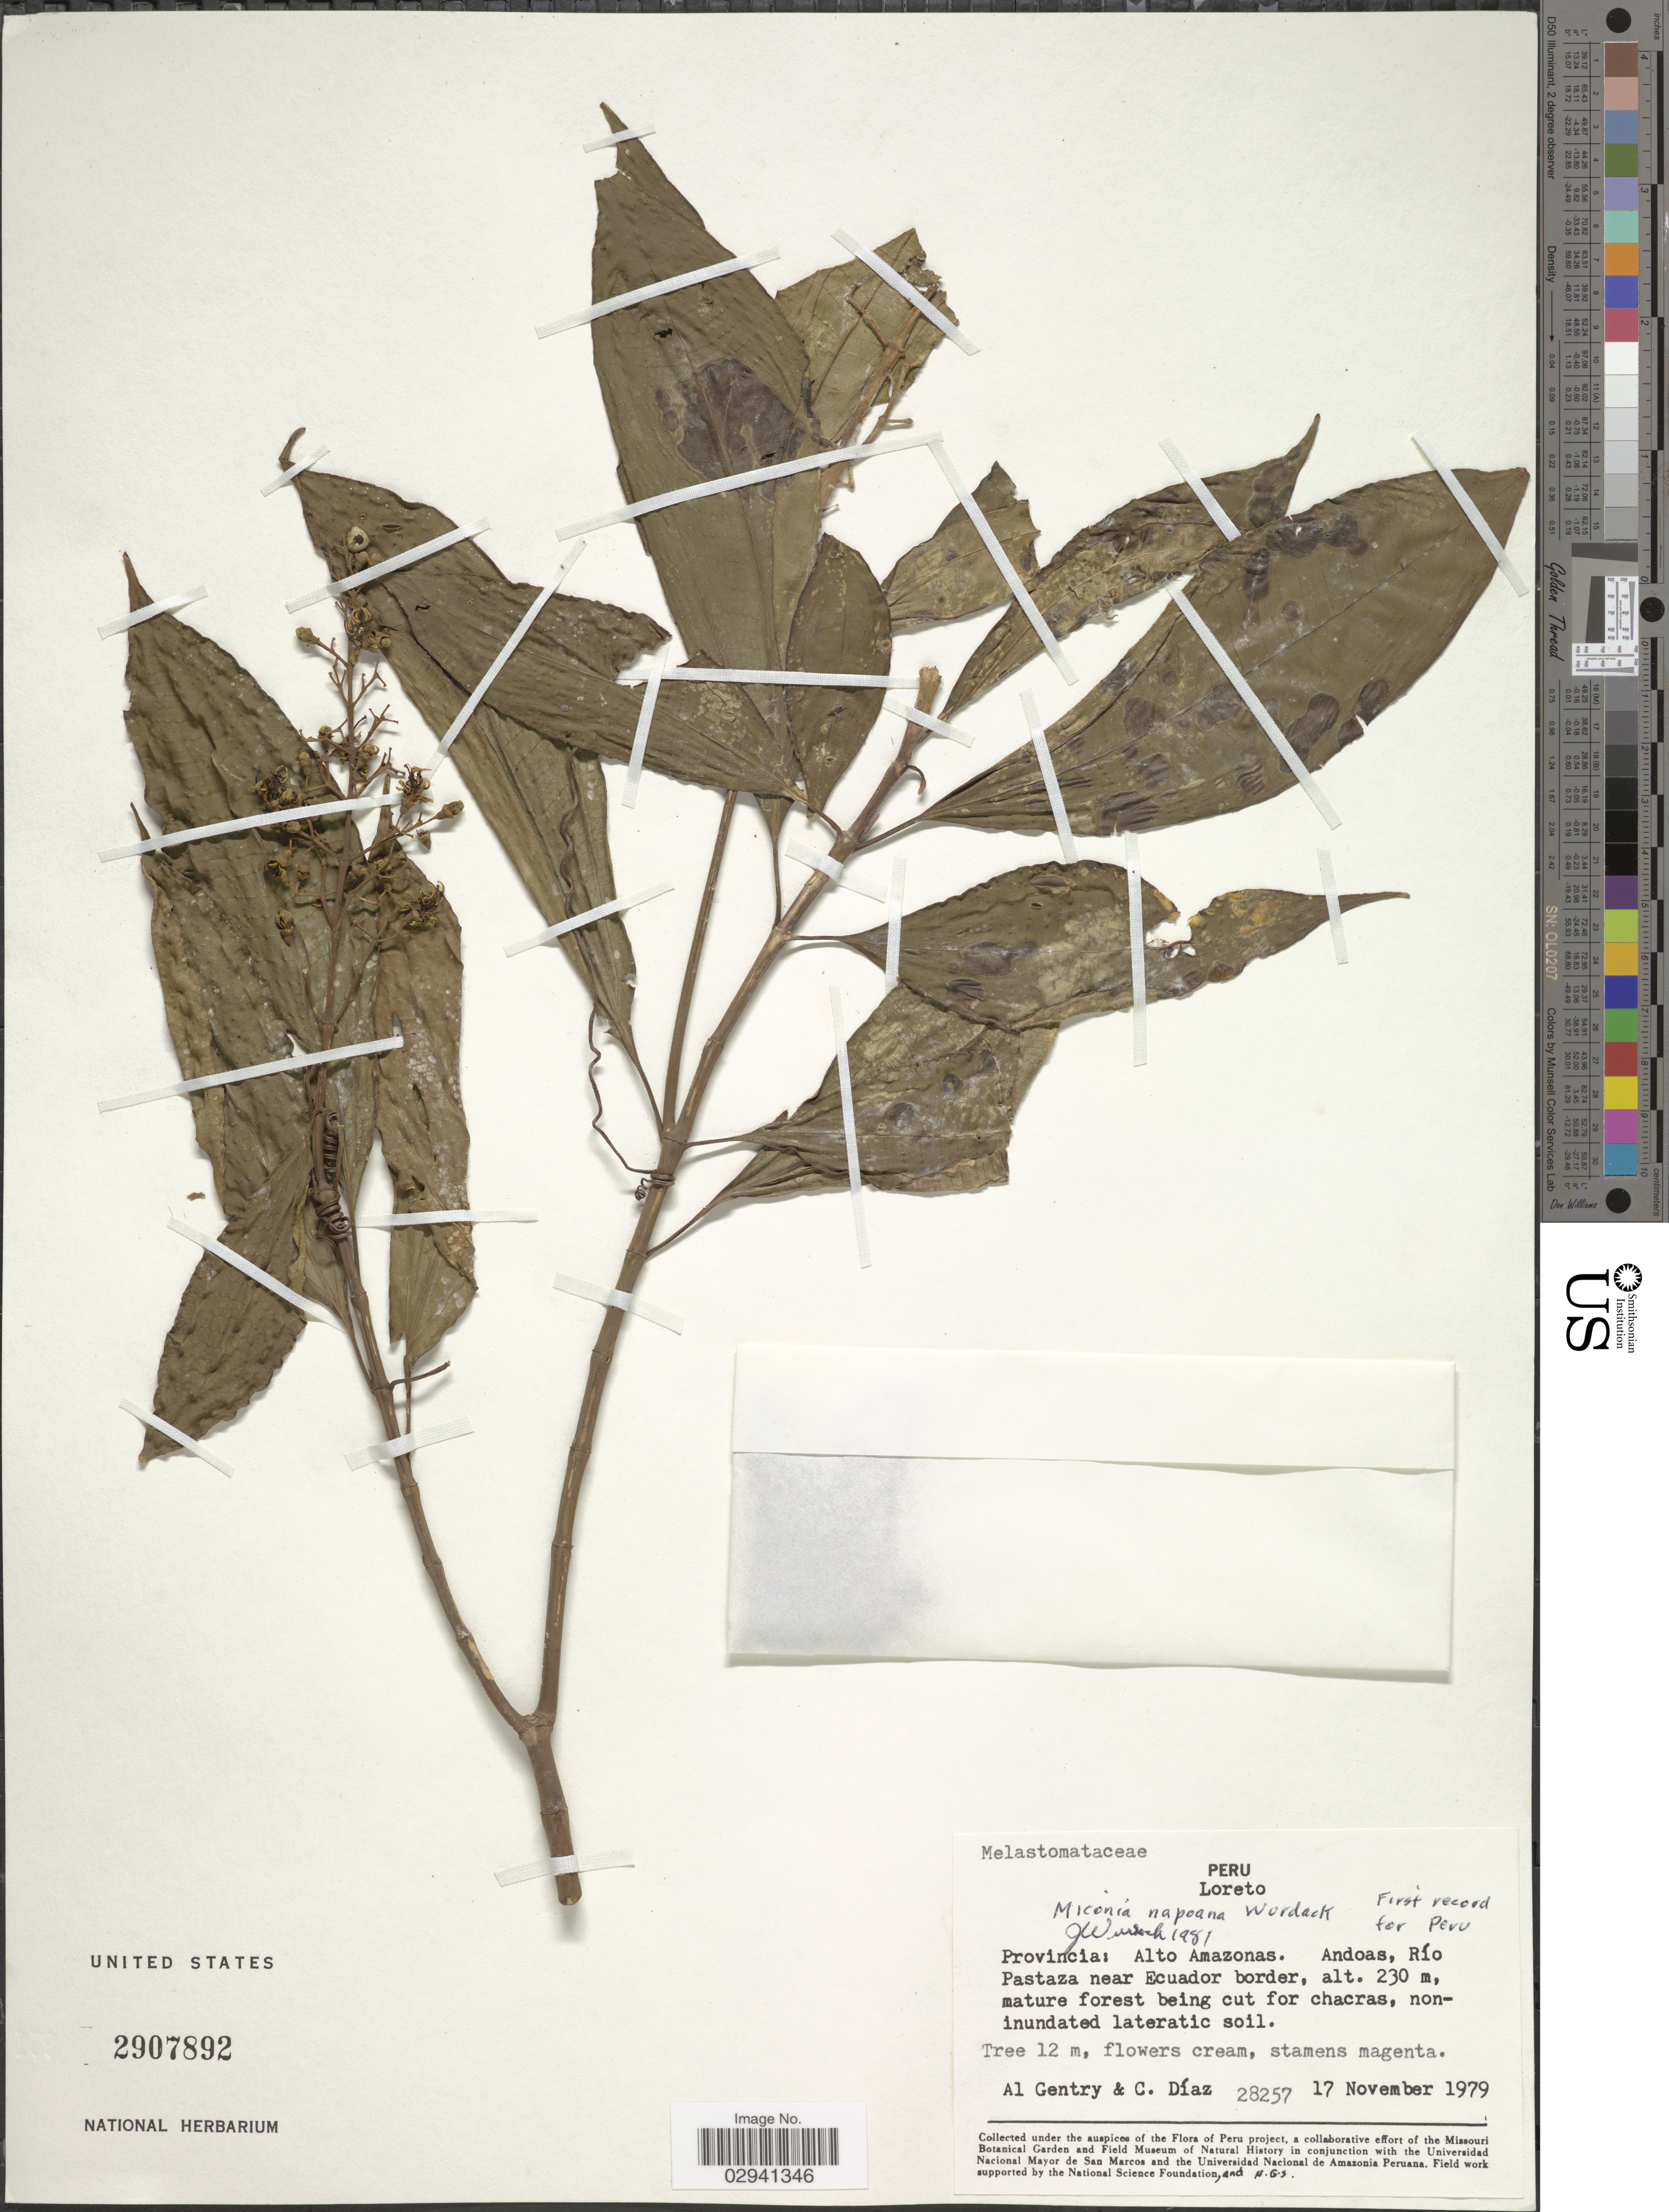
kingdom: Plantae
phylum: Tracheophyta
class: Magnoliopsida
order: Myrtales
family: Melastomataceae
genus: Miconia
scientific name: Miconia napoana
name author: Wurdack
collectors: A. H. Gentry & C. Díaz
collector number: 28257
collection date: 1979-11-17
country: Peru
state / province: Loreto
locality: Alto Amazonas, Andoas, Río Pastaza near Ecuador border.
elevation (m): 230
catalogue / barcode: US 2907892